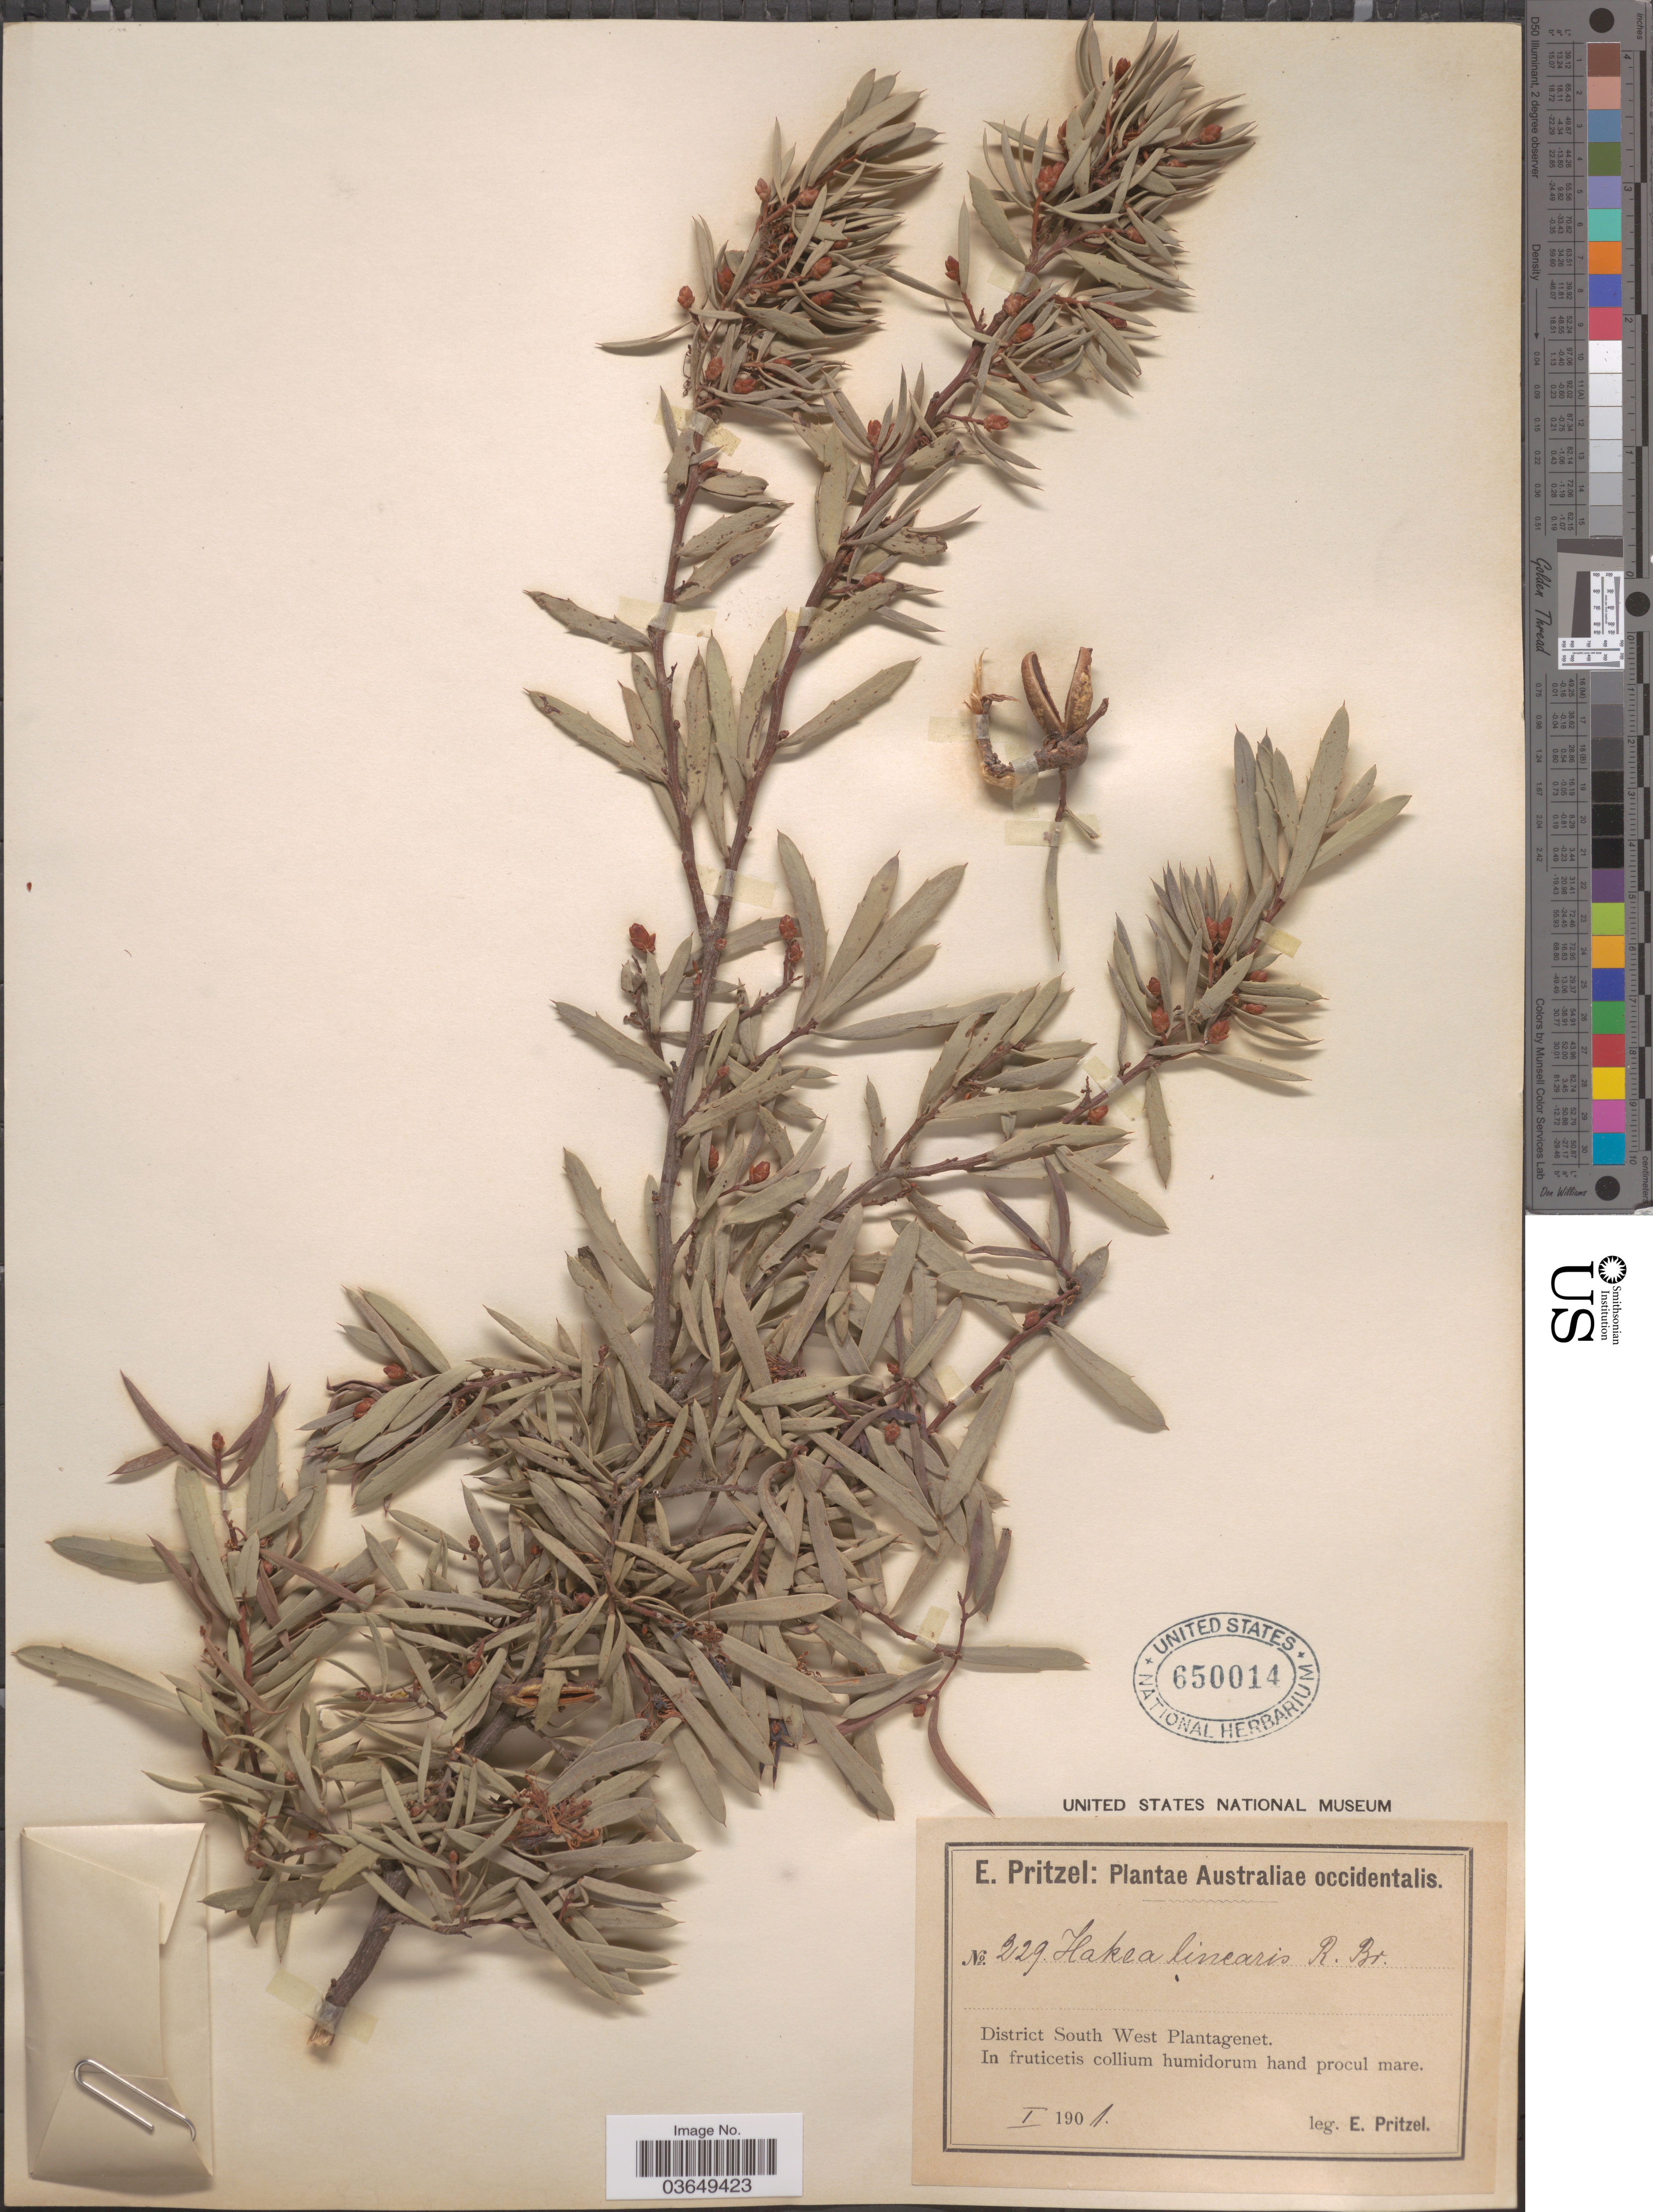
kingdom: Plantae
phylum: Tracheophyta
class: Magnoliopsida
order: Proteales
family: Proteaceae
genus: Hakea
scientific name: Hakea linearis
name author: R. Br.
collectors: E. G. Pritzel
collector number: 229*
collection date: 1901-01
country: Australia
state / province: Western Australia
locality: Australiae occidentalis. District South West Plantagenet.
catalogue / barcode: US 650014